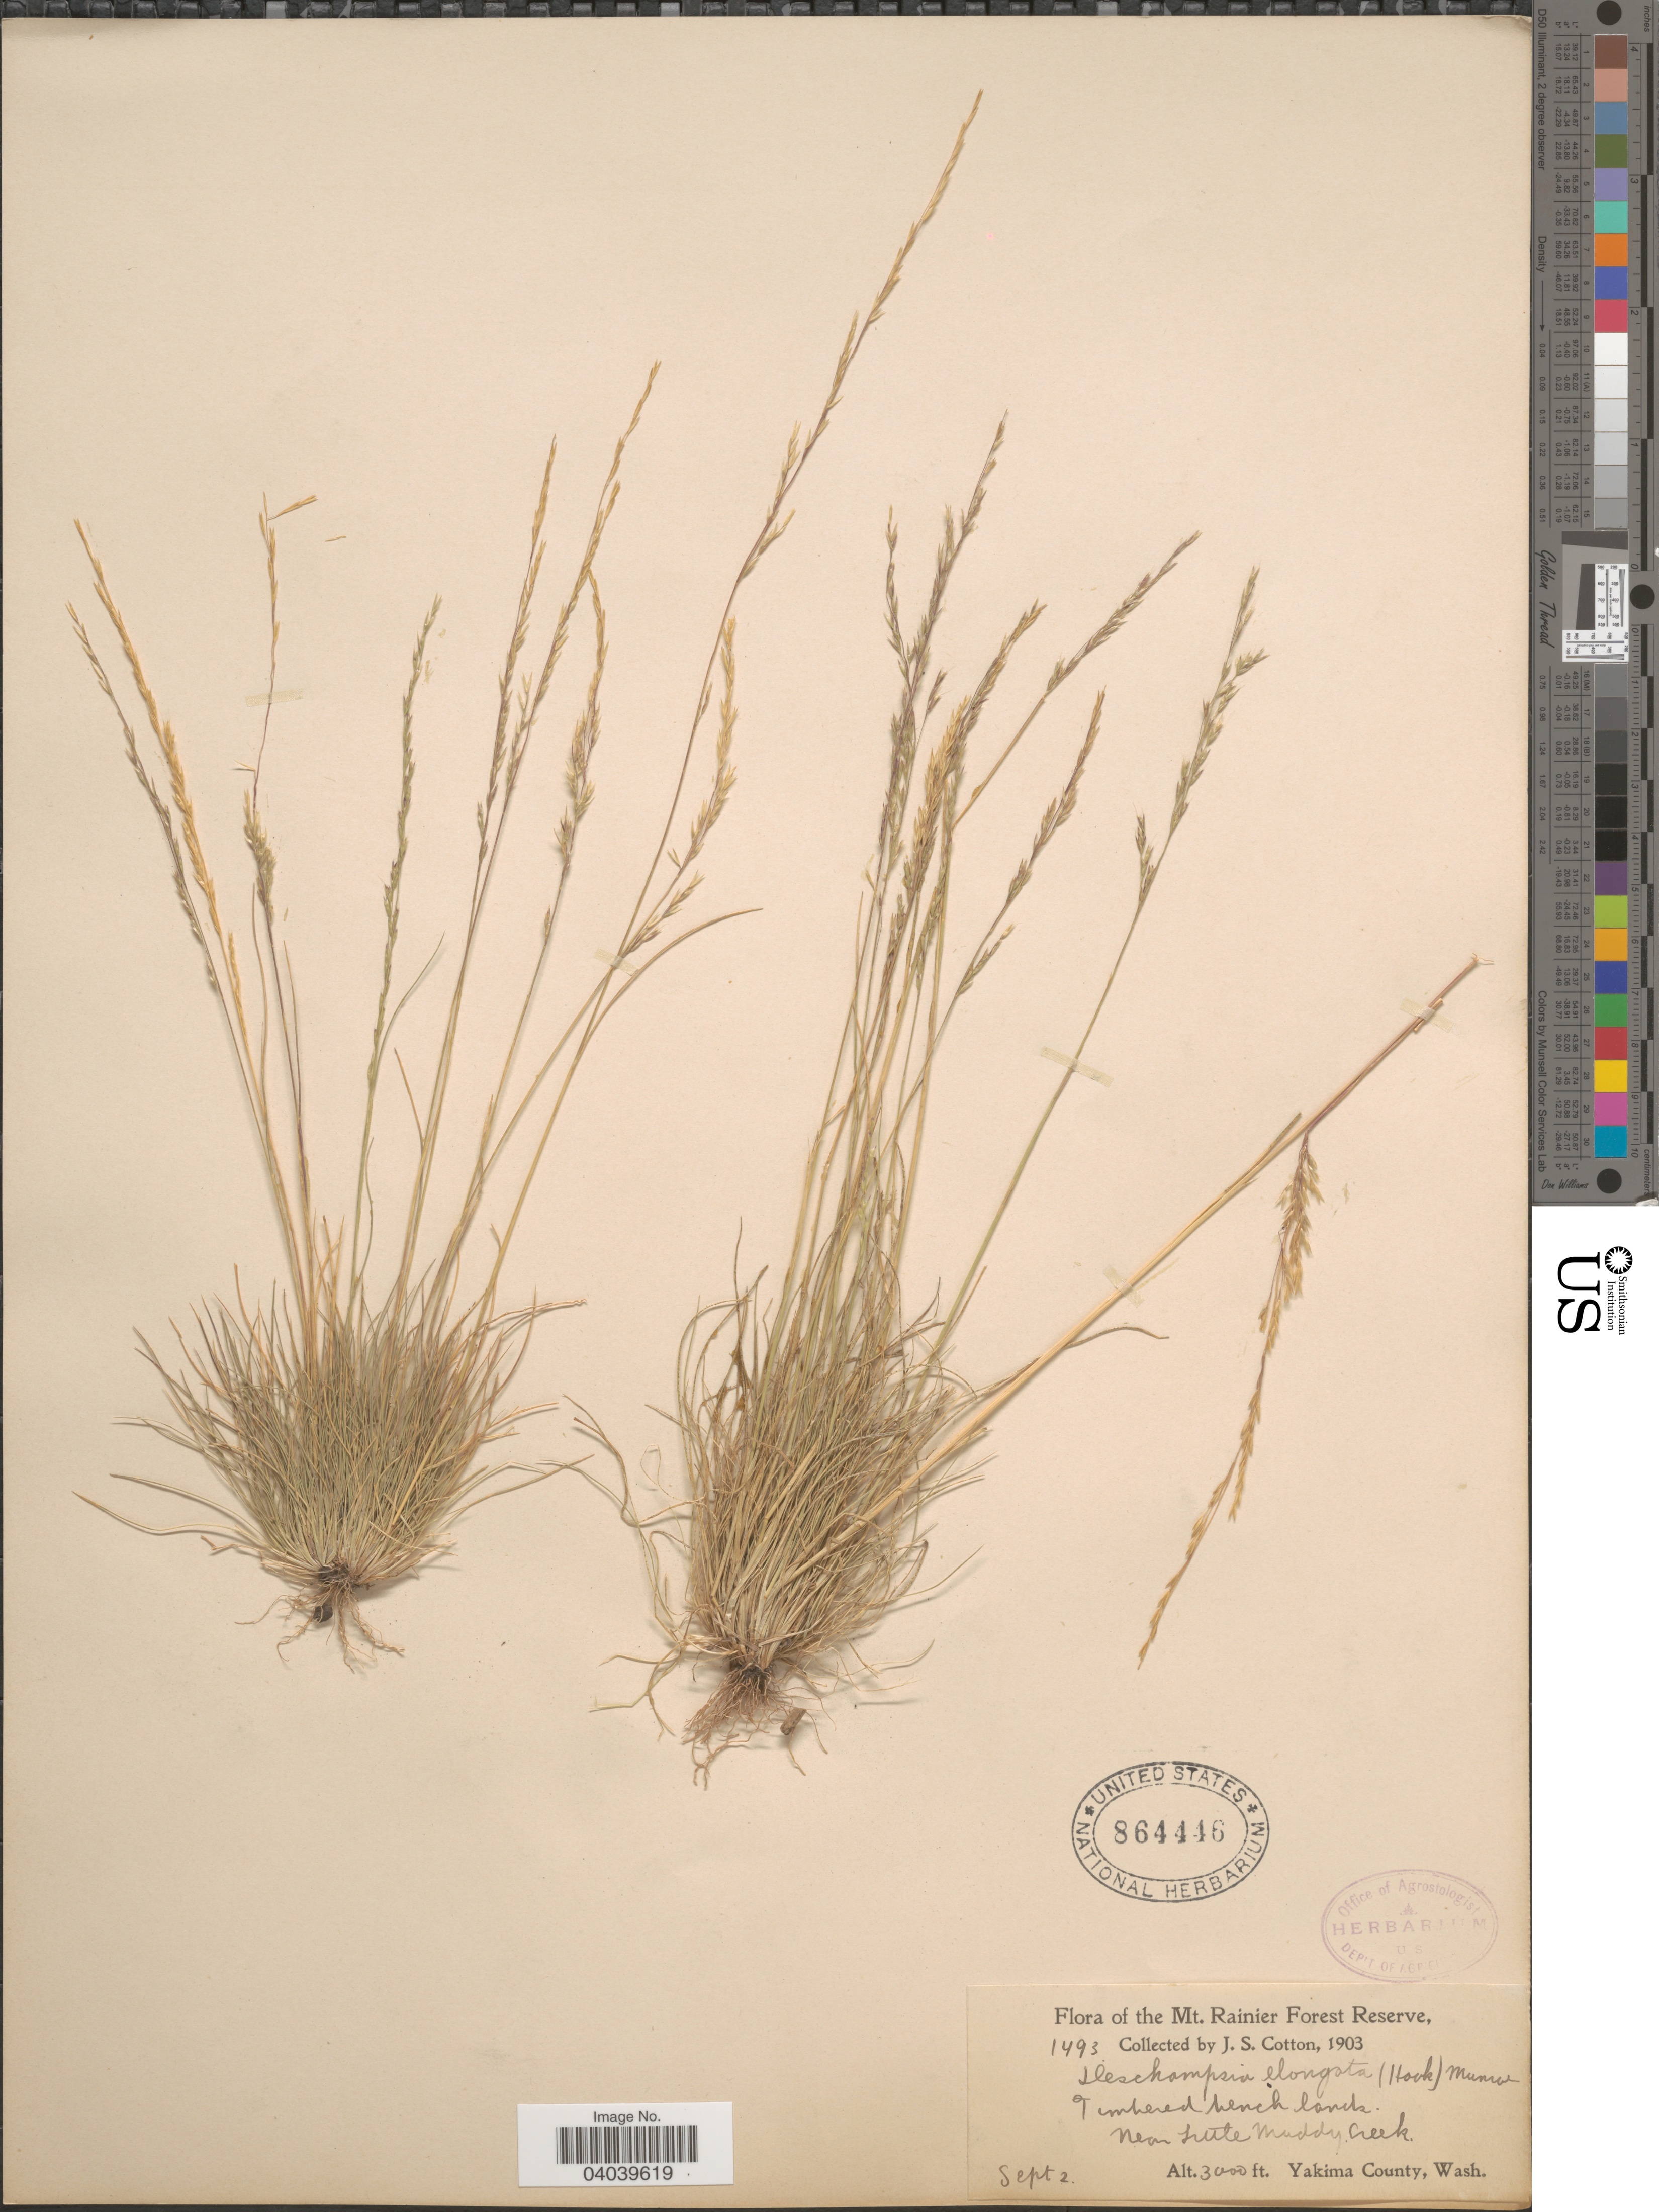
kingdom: Plantae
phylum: Tracheophyta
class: Liliopsida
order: Poales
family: Poaceae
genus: Deschampsia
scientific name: Deschampsia elongata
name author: (Hook.) Munro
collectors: J. S. Cotton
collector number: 1493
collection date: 1903-09-02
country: United States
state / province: Washington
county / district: Yakima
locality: Mt. Rainier Forest Reserve. Near Little Muddy Creek, Yakima County.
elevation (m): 914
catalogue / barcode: US 864446